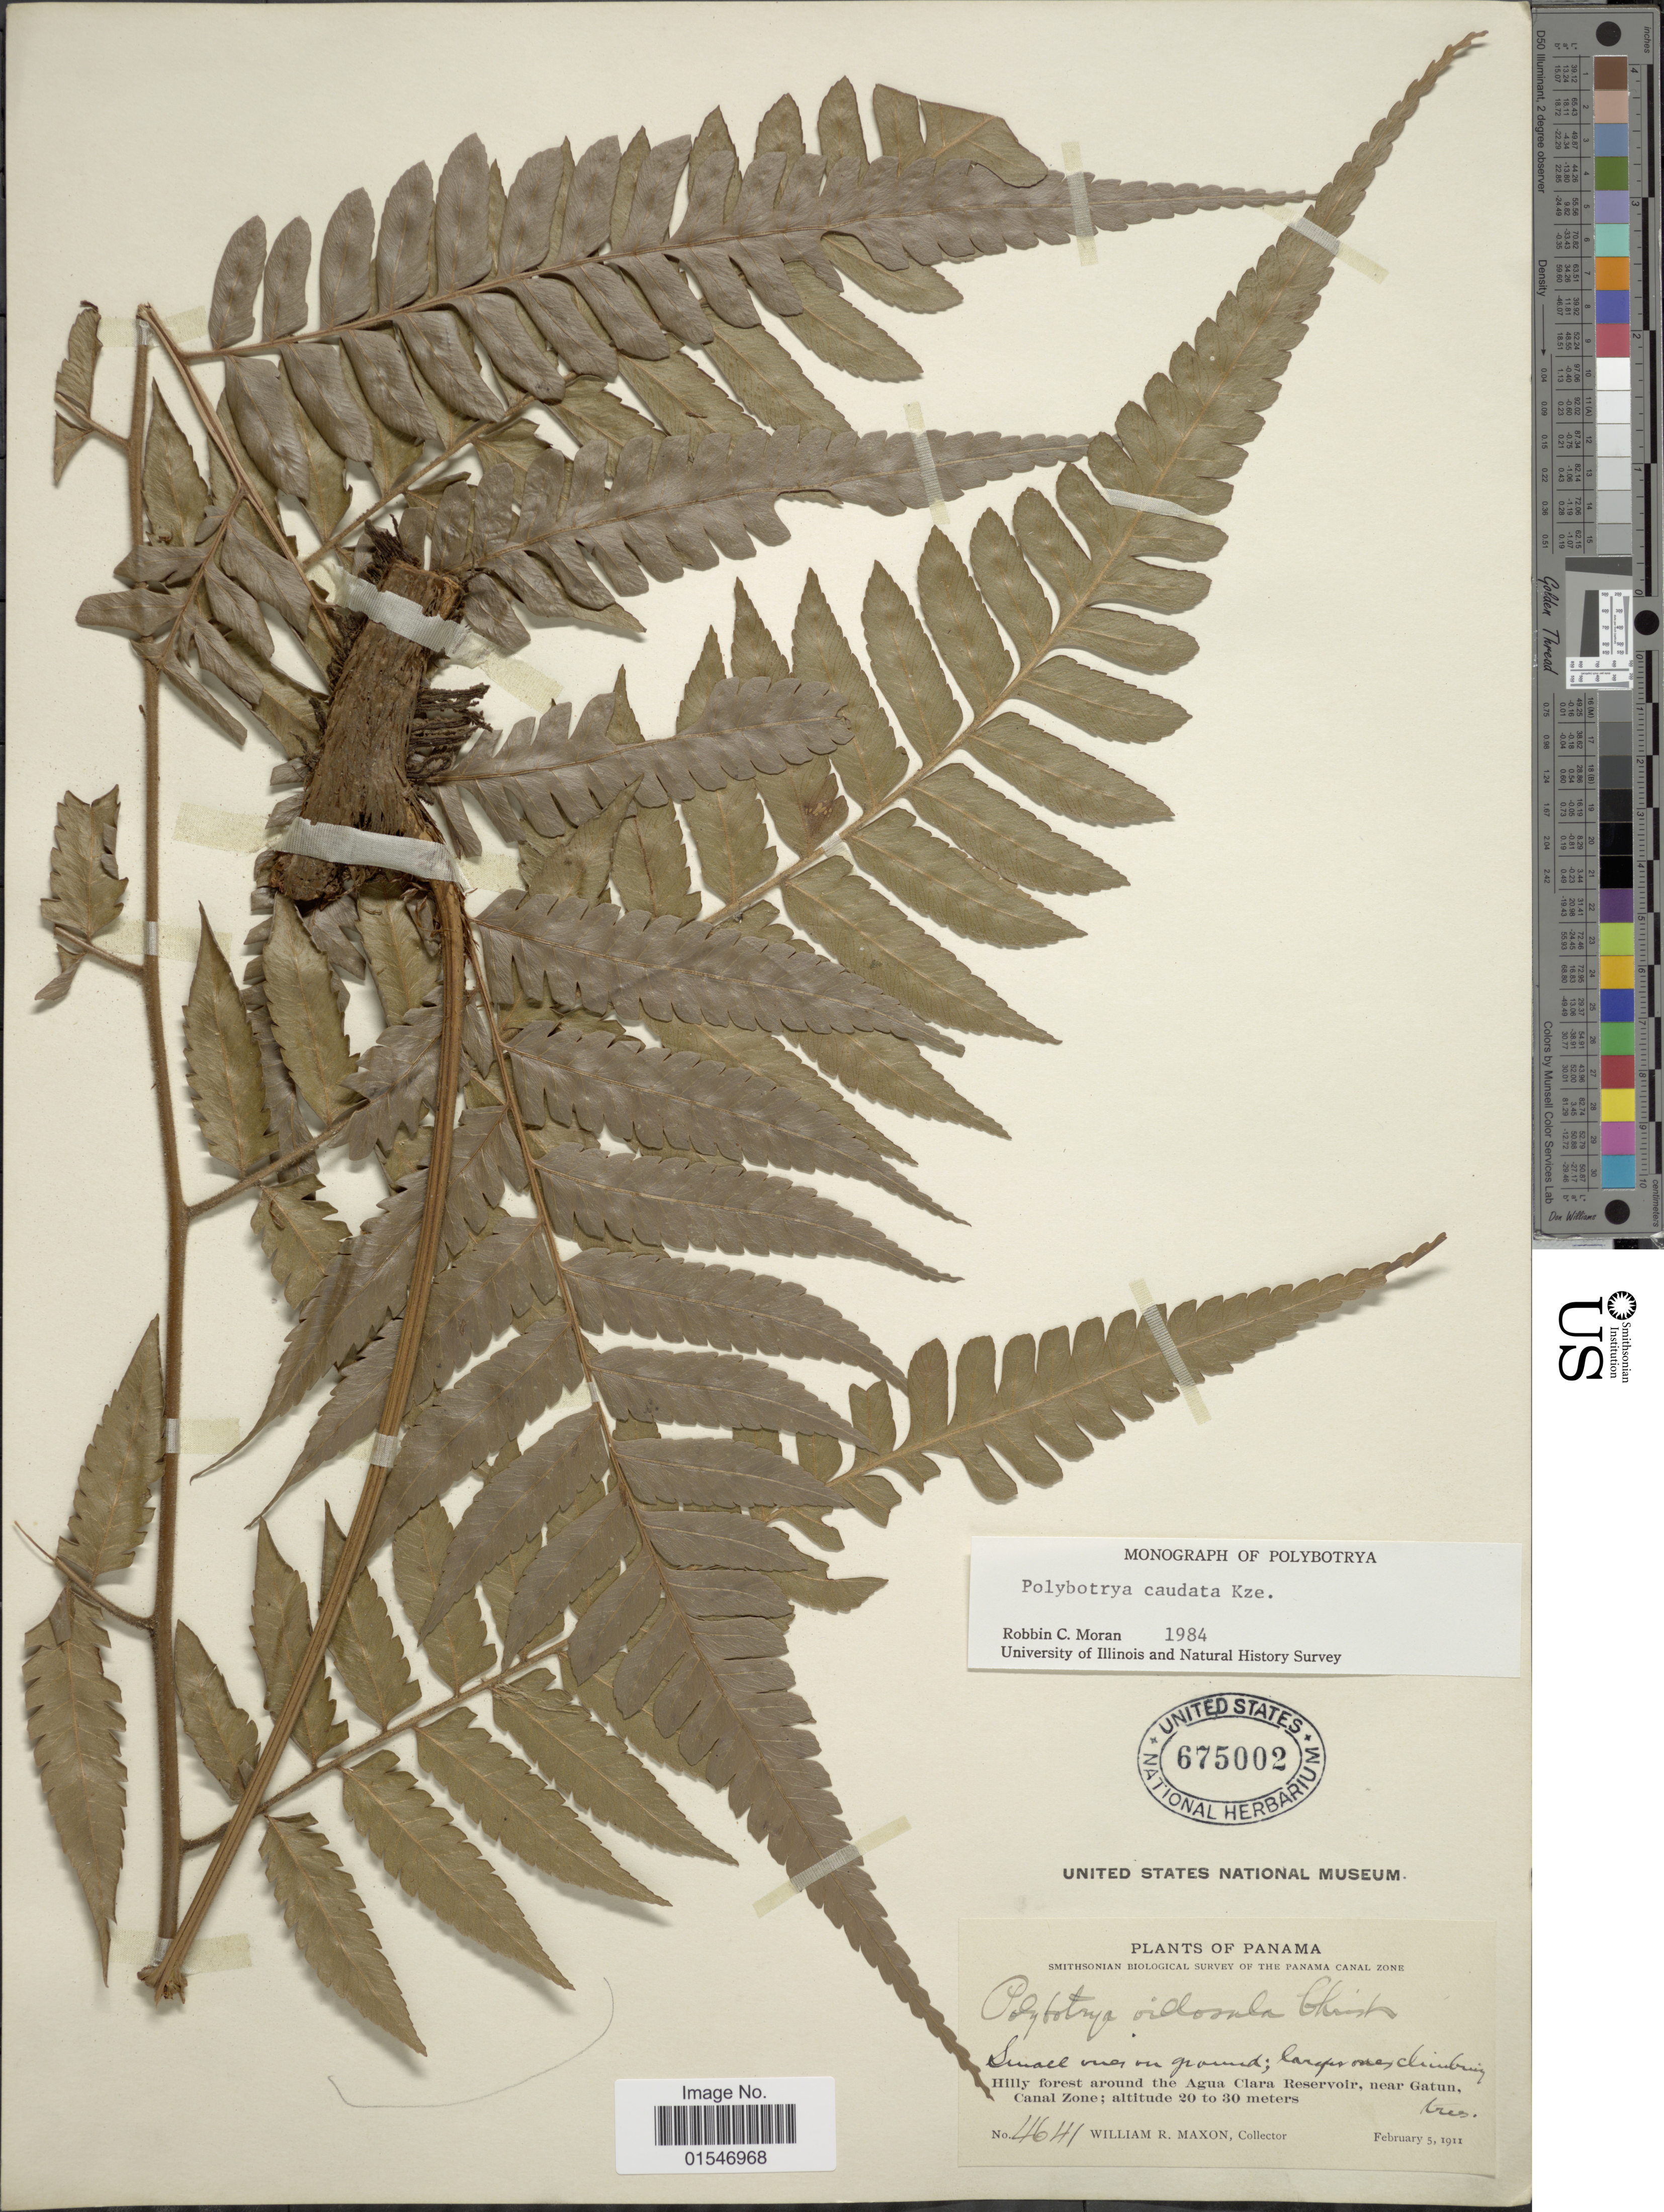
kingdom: Plantae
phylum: Tracheophyta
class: Polypodiopsida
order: Polypodiales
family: Dryopteridaceae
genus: Polybotrya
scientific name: Polybotrya caudata f. caudata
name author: Kunze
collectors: W. R. Maxon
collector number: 4641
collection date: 1911-02-05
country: Panama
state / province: Colón / Panamá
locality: Panama, Around the Agua Clara Reservoir, near Gatun, Canal Zone.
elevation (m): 20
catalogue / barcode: US 675002